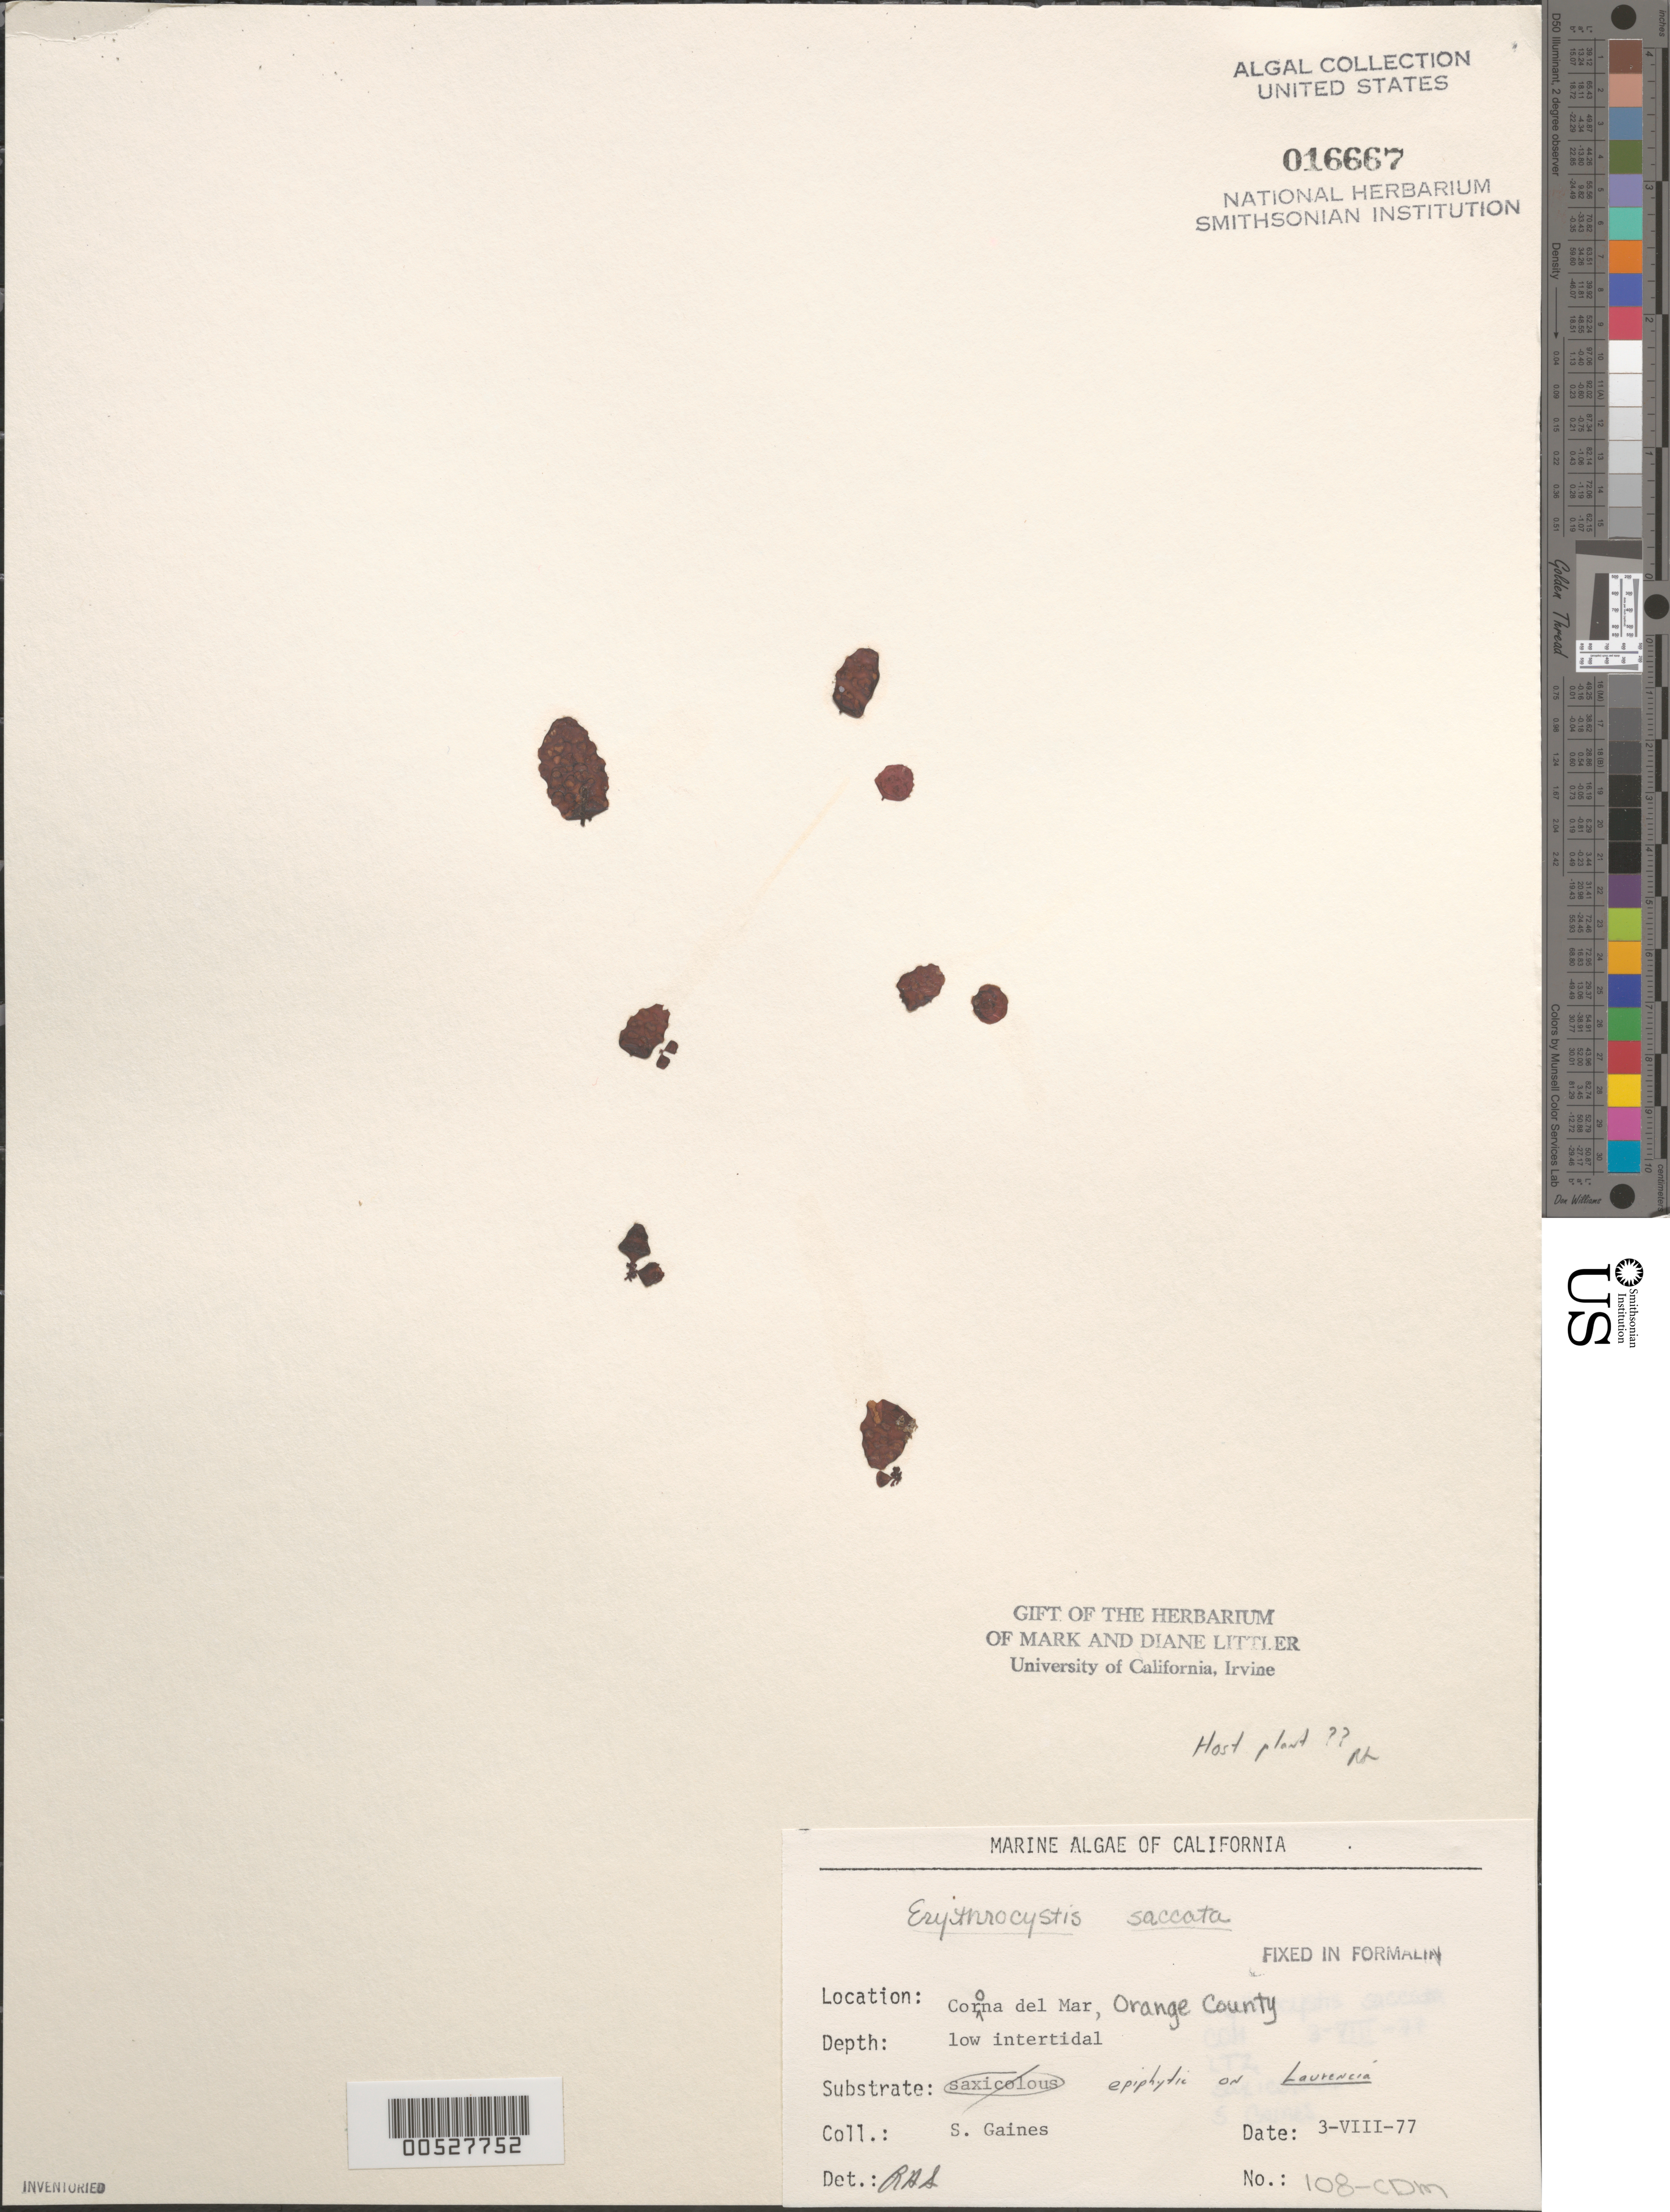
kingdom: Plantae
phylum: Rhodophyta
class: Florideophyceae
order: Ceramiales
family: Rhodomelaceae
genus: Erythrocystis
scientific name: Erythrocystis saccata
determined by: Sims, Robert H.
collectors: S. Gaines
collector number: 108-cdm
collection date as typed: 03 Aug 1977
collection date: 1977-08-03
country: United States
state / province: California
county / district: Orange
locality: Corona del Mar, mouth of Morning Canyon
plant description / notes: BLM-SOCALBIGHT Rocky Intertidal Survey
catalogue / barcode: US 16667